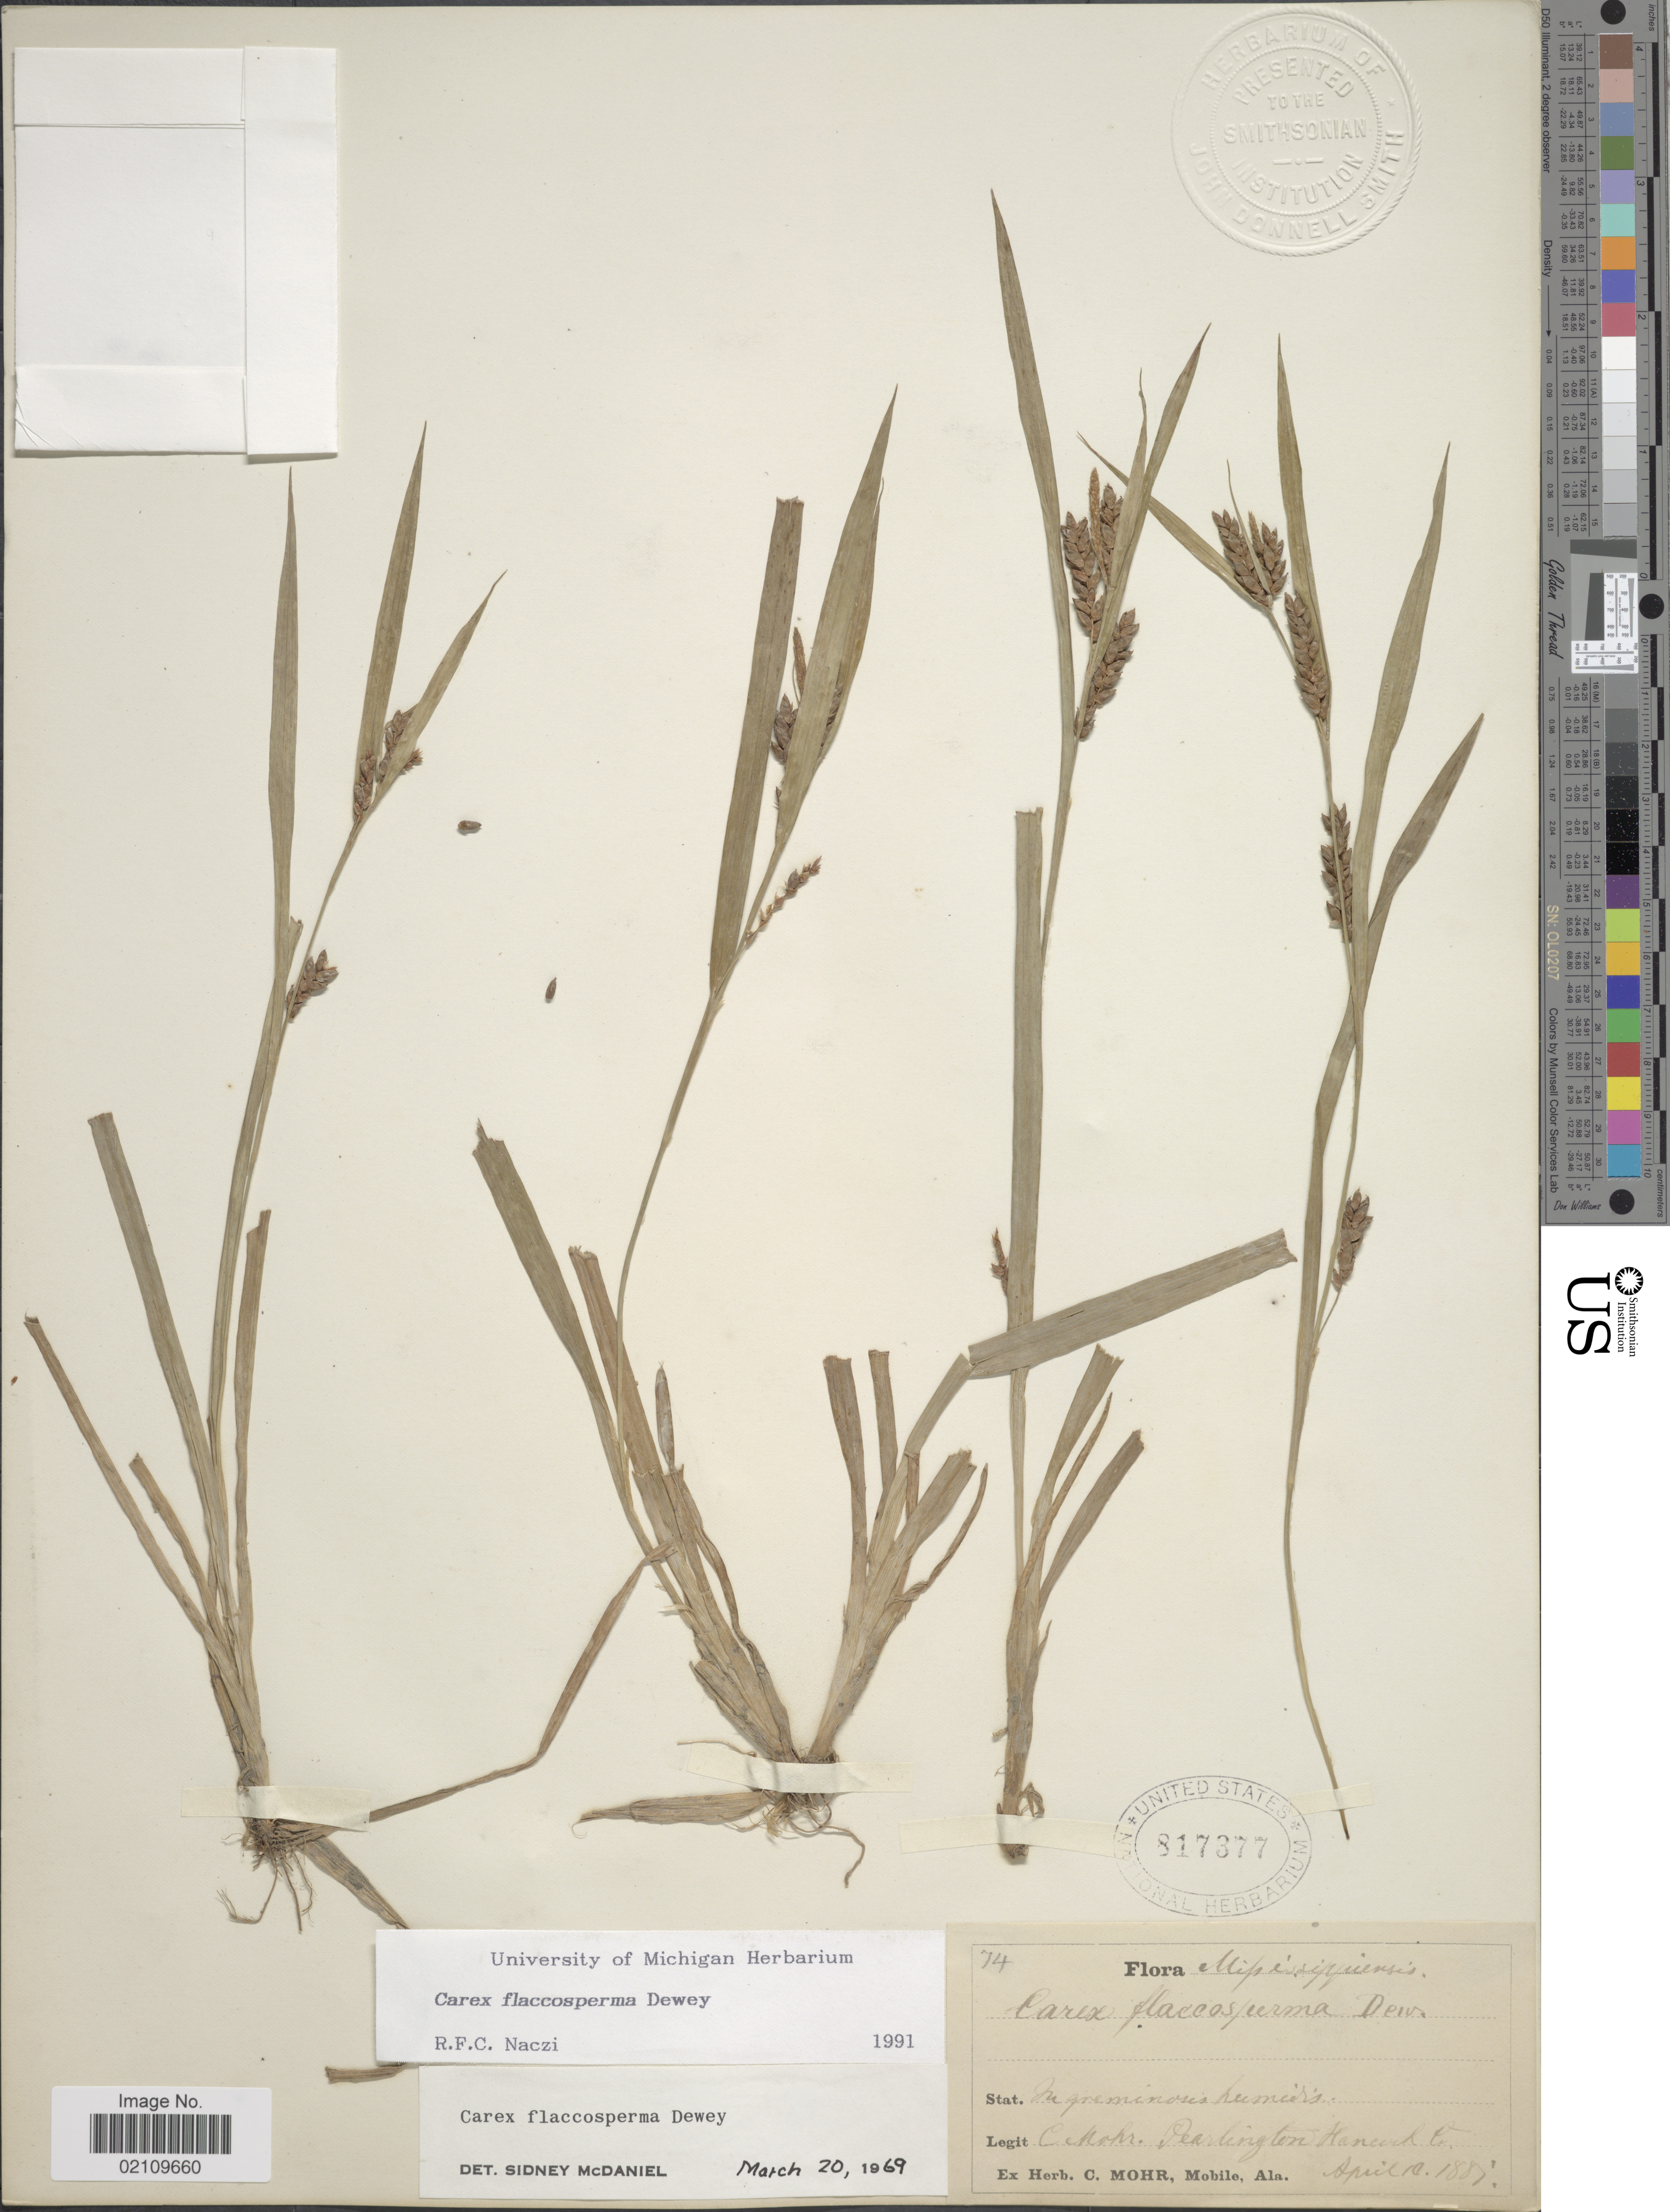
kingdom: Plantae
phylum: Tracheophyta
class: Liliopsida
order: Poales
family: Cyperaceae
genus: Carex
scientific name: Carex flaccosperma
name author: Dewey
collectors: C. T. Mohr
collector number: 74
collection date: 1887-04-10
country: United States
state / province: Mississippi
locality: Pearlington Hancock Co.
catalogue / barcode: US 817377